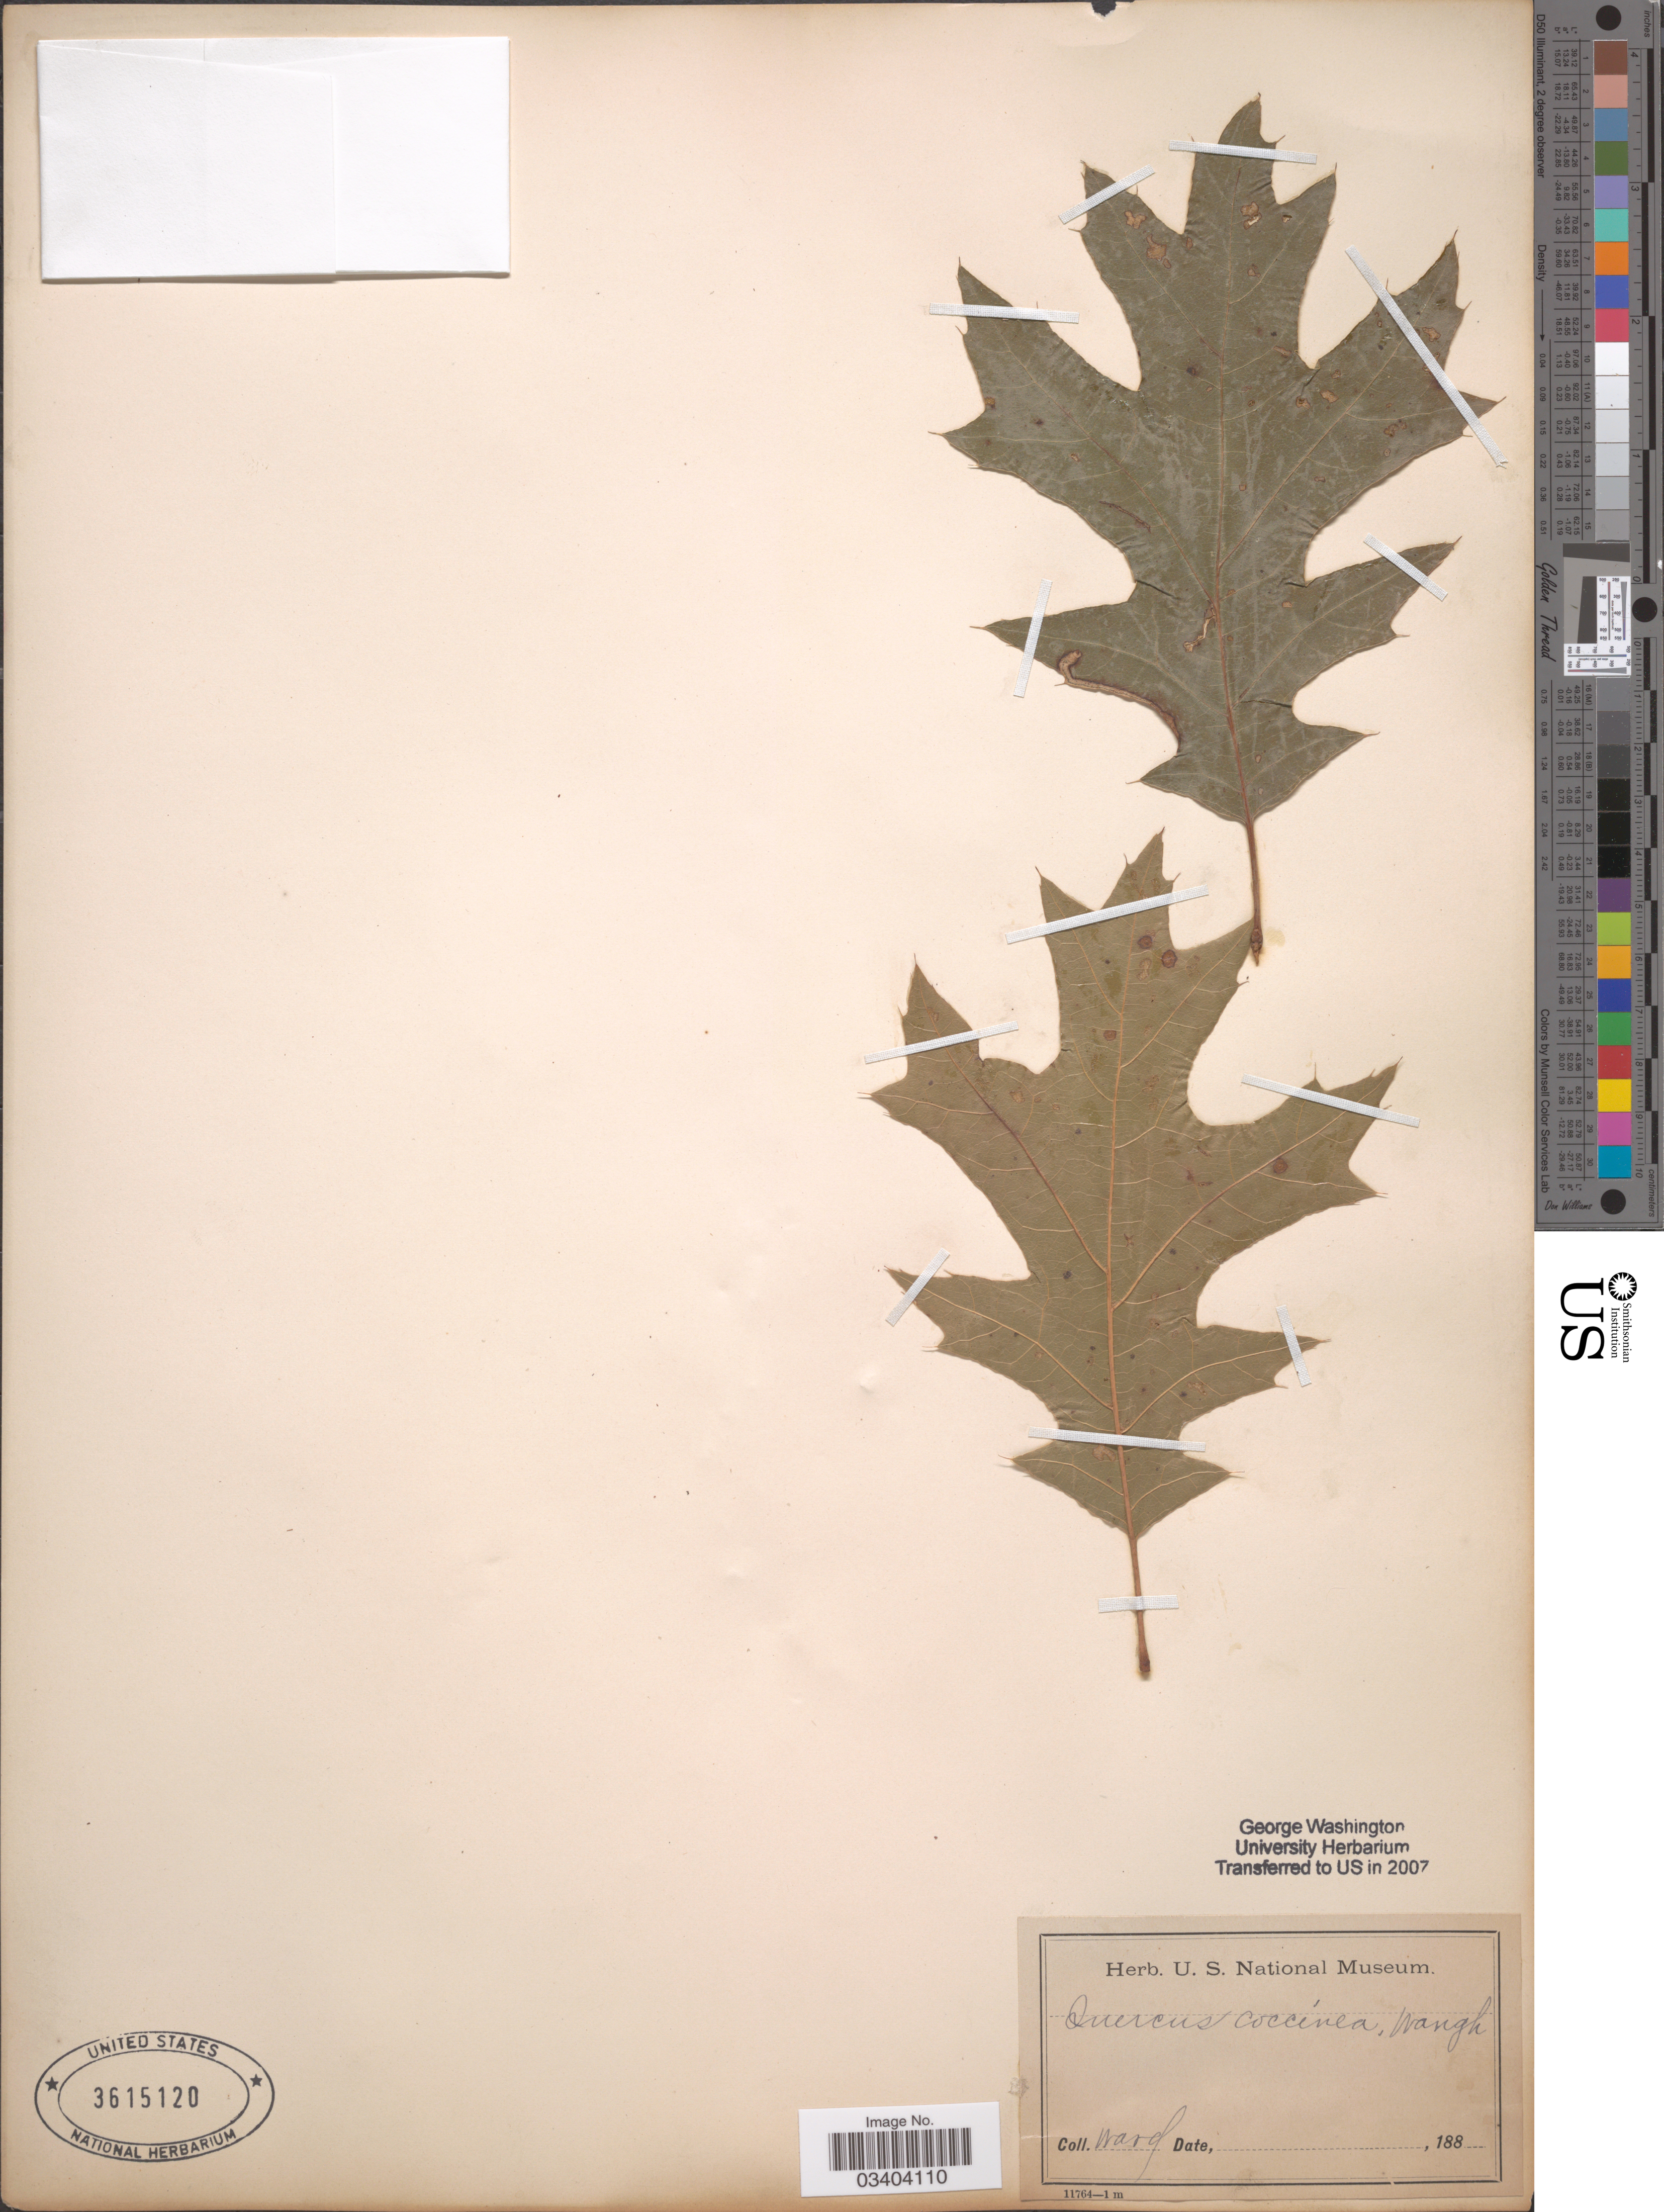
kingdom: Plantae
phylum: Tracheophyta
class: Magnoliopsida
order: Fagales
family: Fagaceae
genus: Quercus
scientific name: Quercus coccinea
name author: Münchh.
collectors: -- Ward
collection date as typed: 188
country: United States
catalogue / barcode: US 3615120